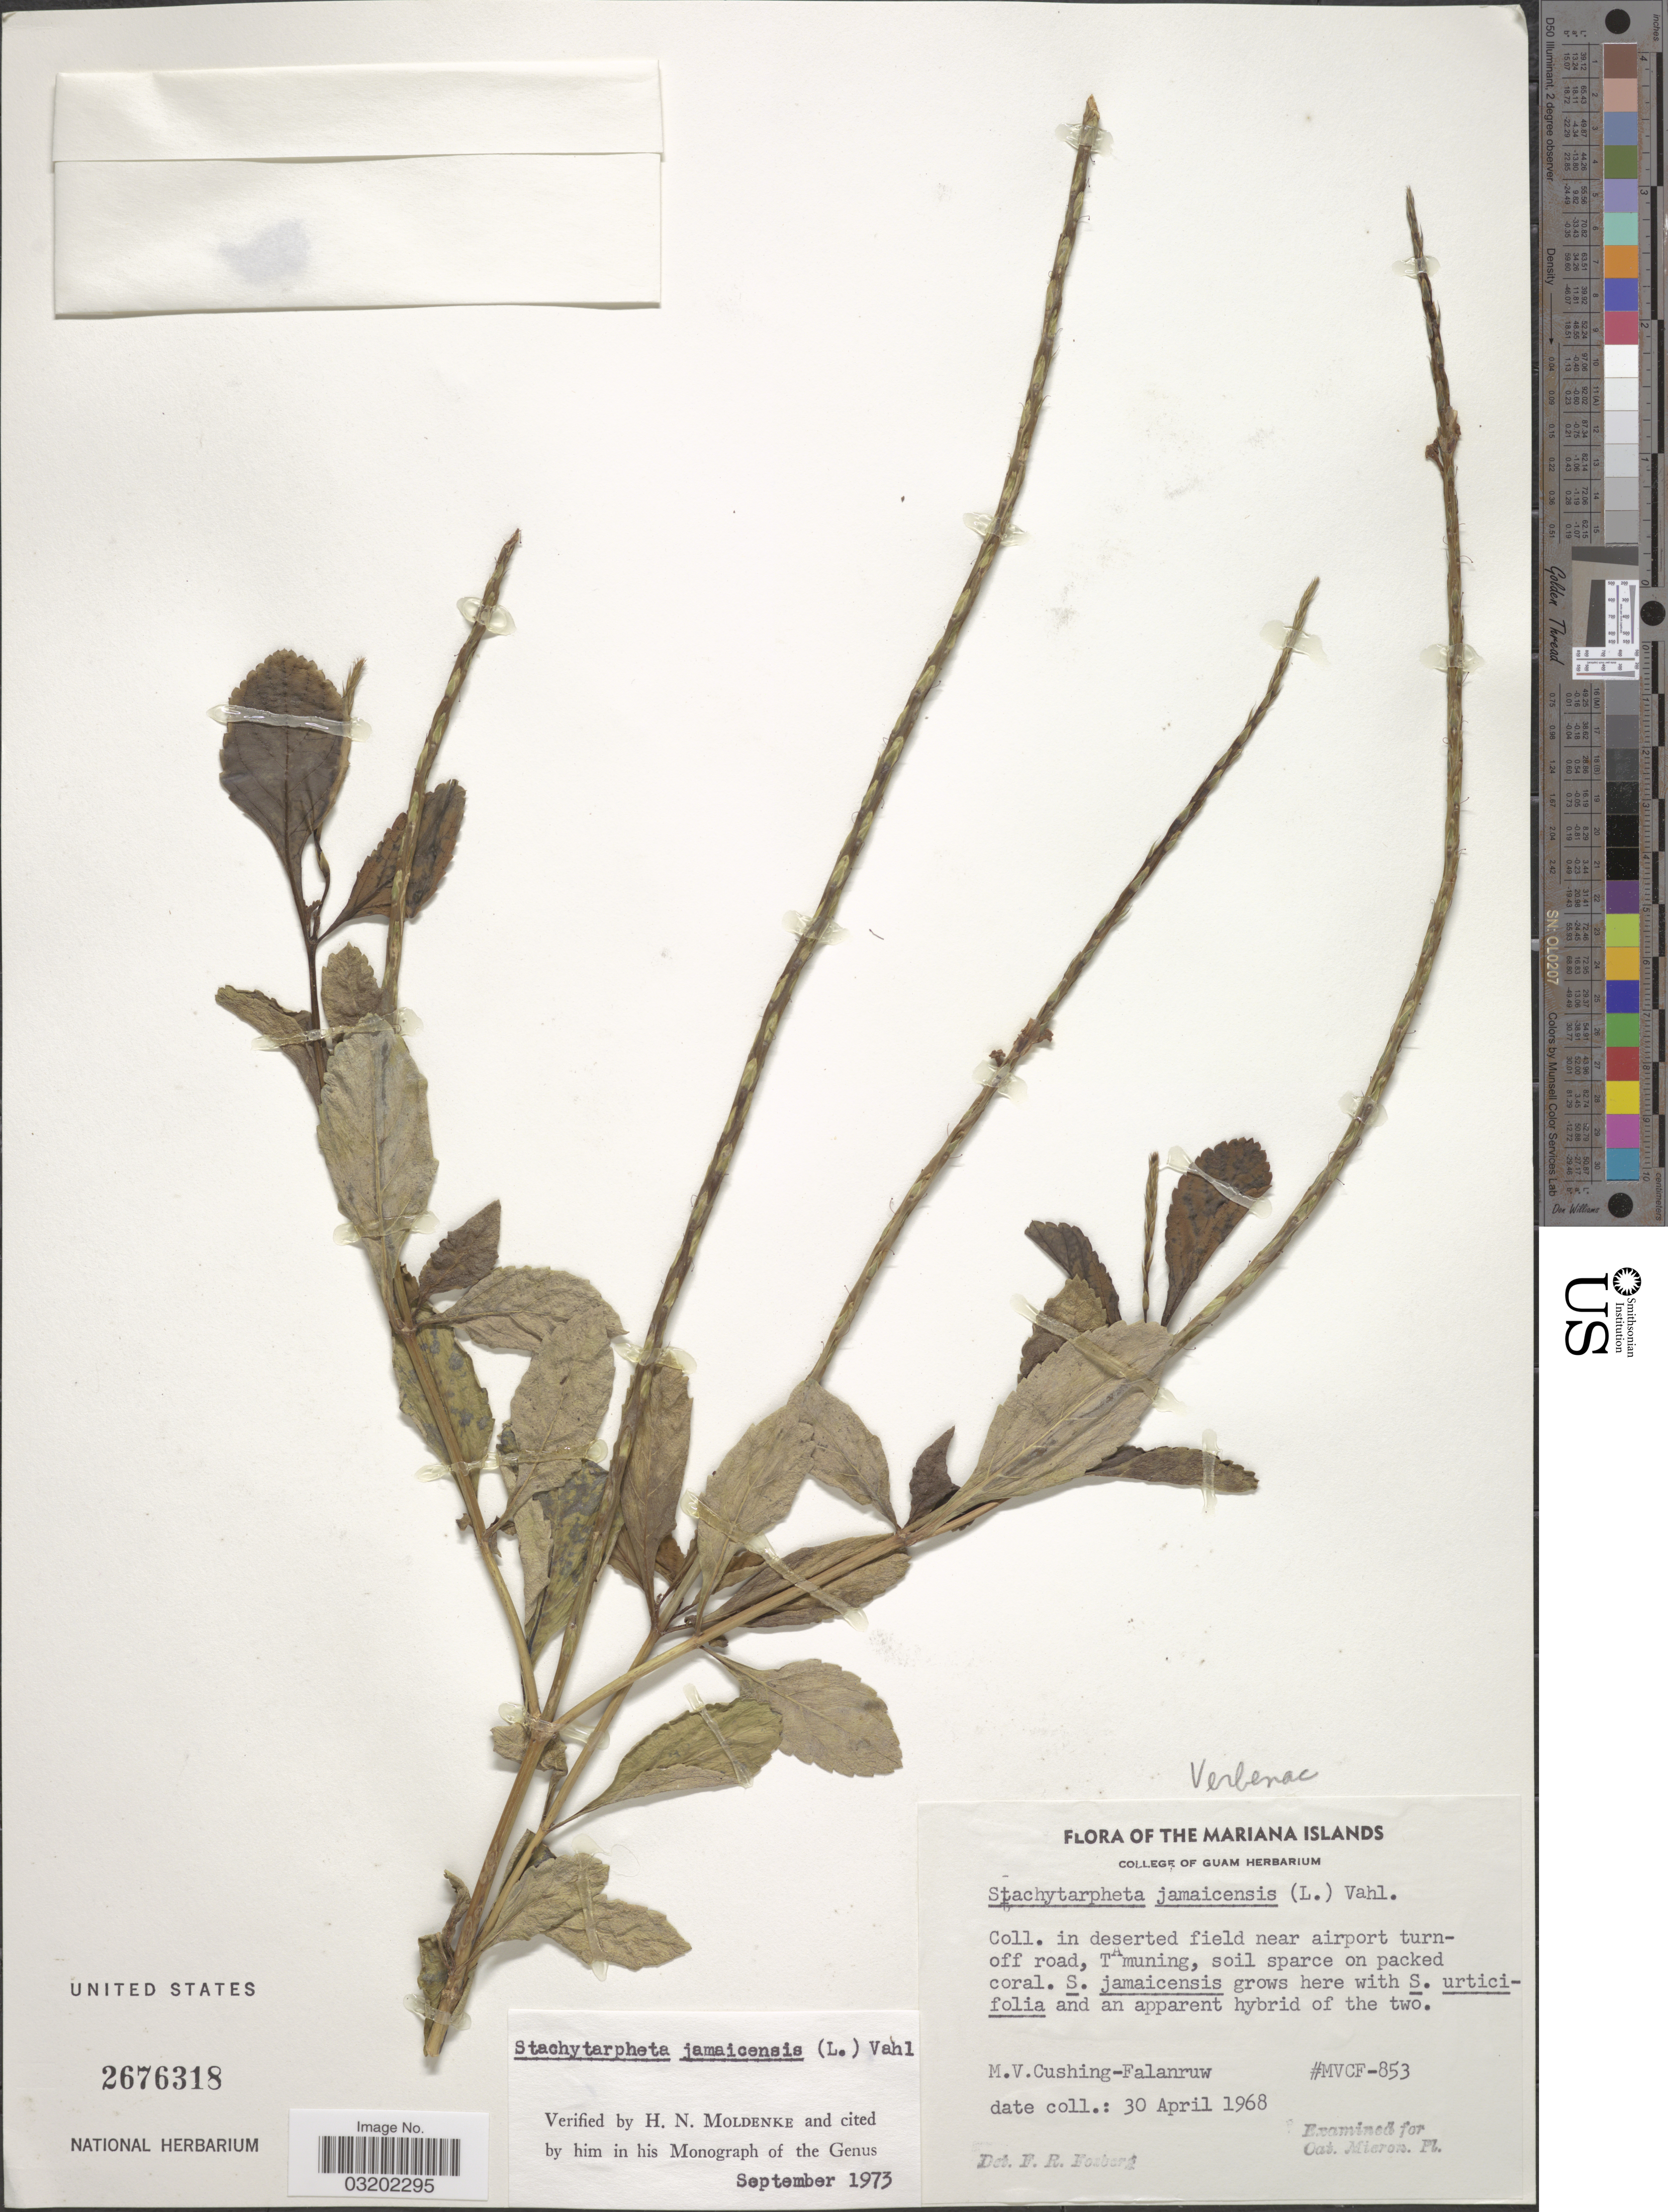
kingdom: Plantae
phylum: Tracheophyta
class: Magnoliopsida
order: Lamiales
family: Verbenaceae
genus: Stachytarpheta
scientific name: Stachytarpheta jamaicensis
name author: (L.) Vahl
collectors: M. V. Falanruw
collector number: MVCF853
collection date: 1968-04-30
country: Northern Mariana Islands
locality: Coll. in deserted field near airport turn-off road, Tamuning.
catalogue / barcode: US 2676318